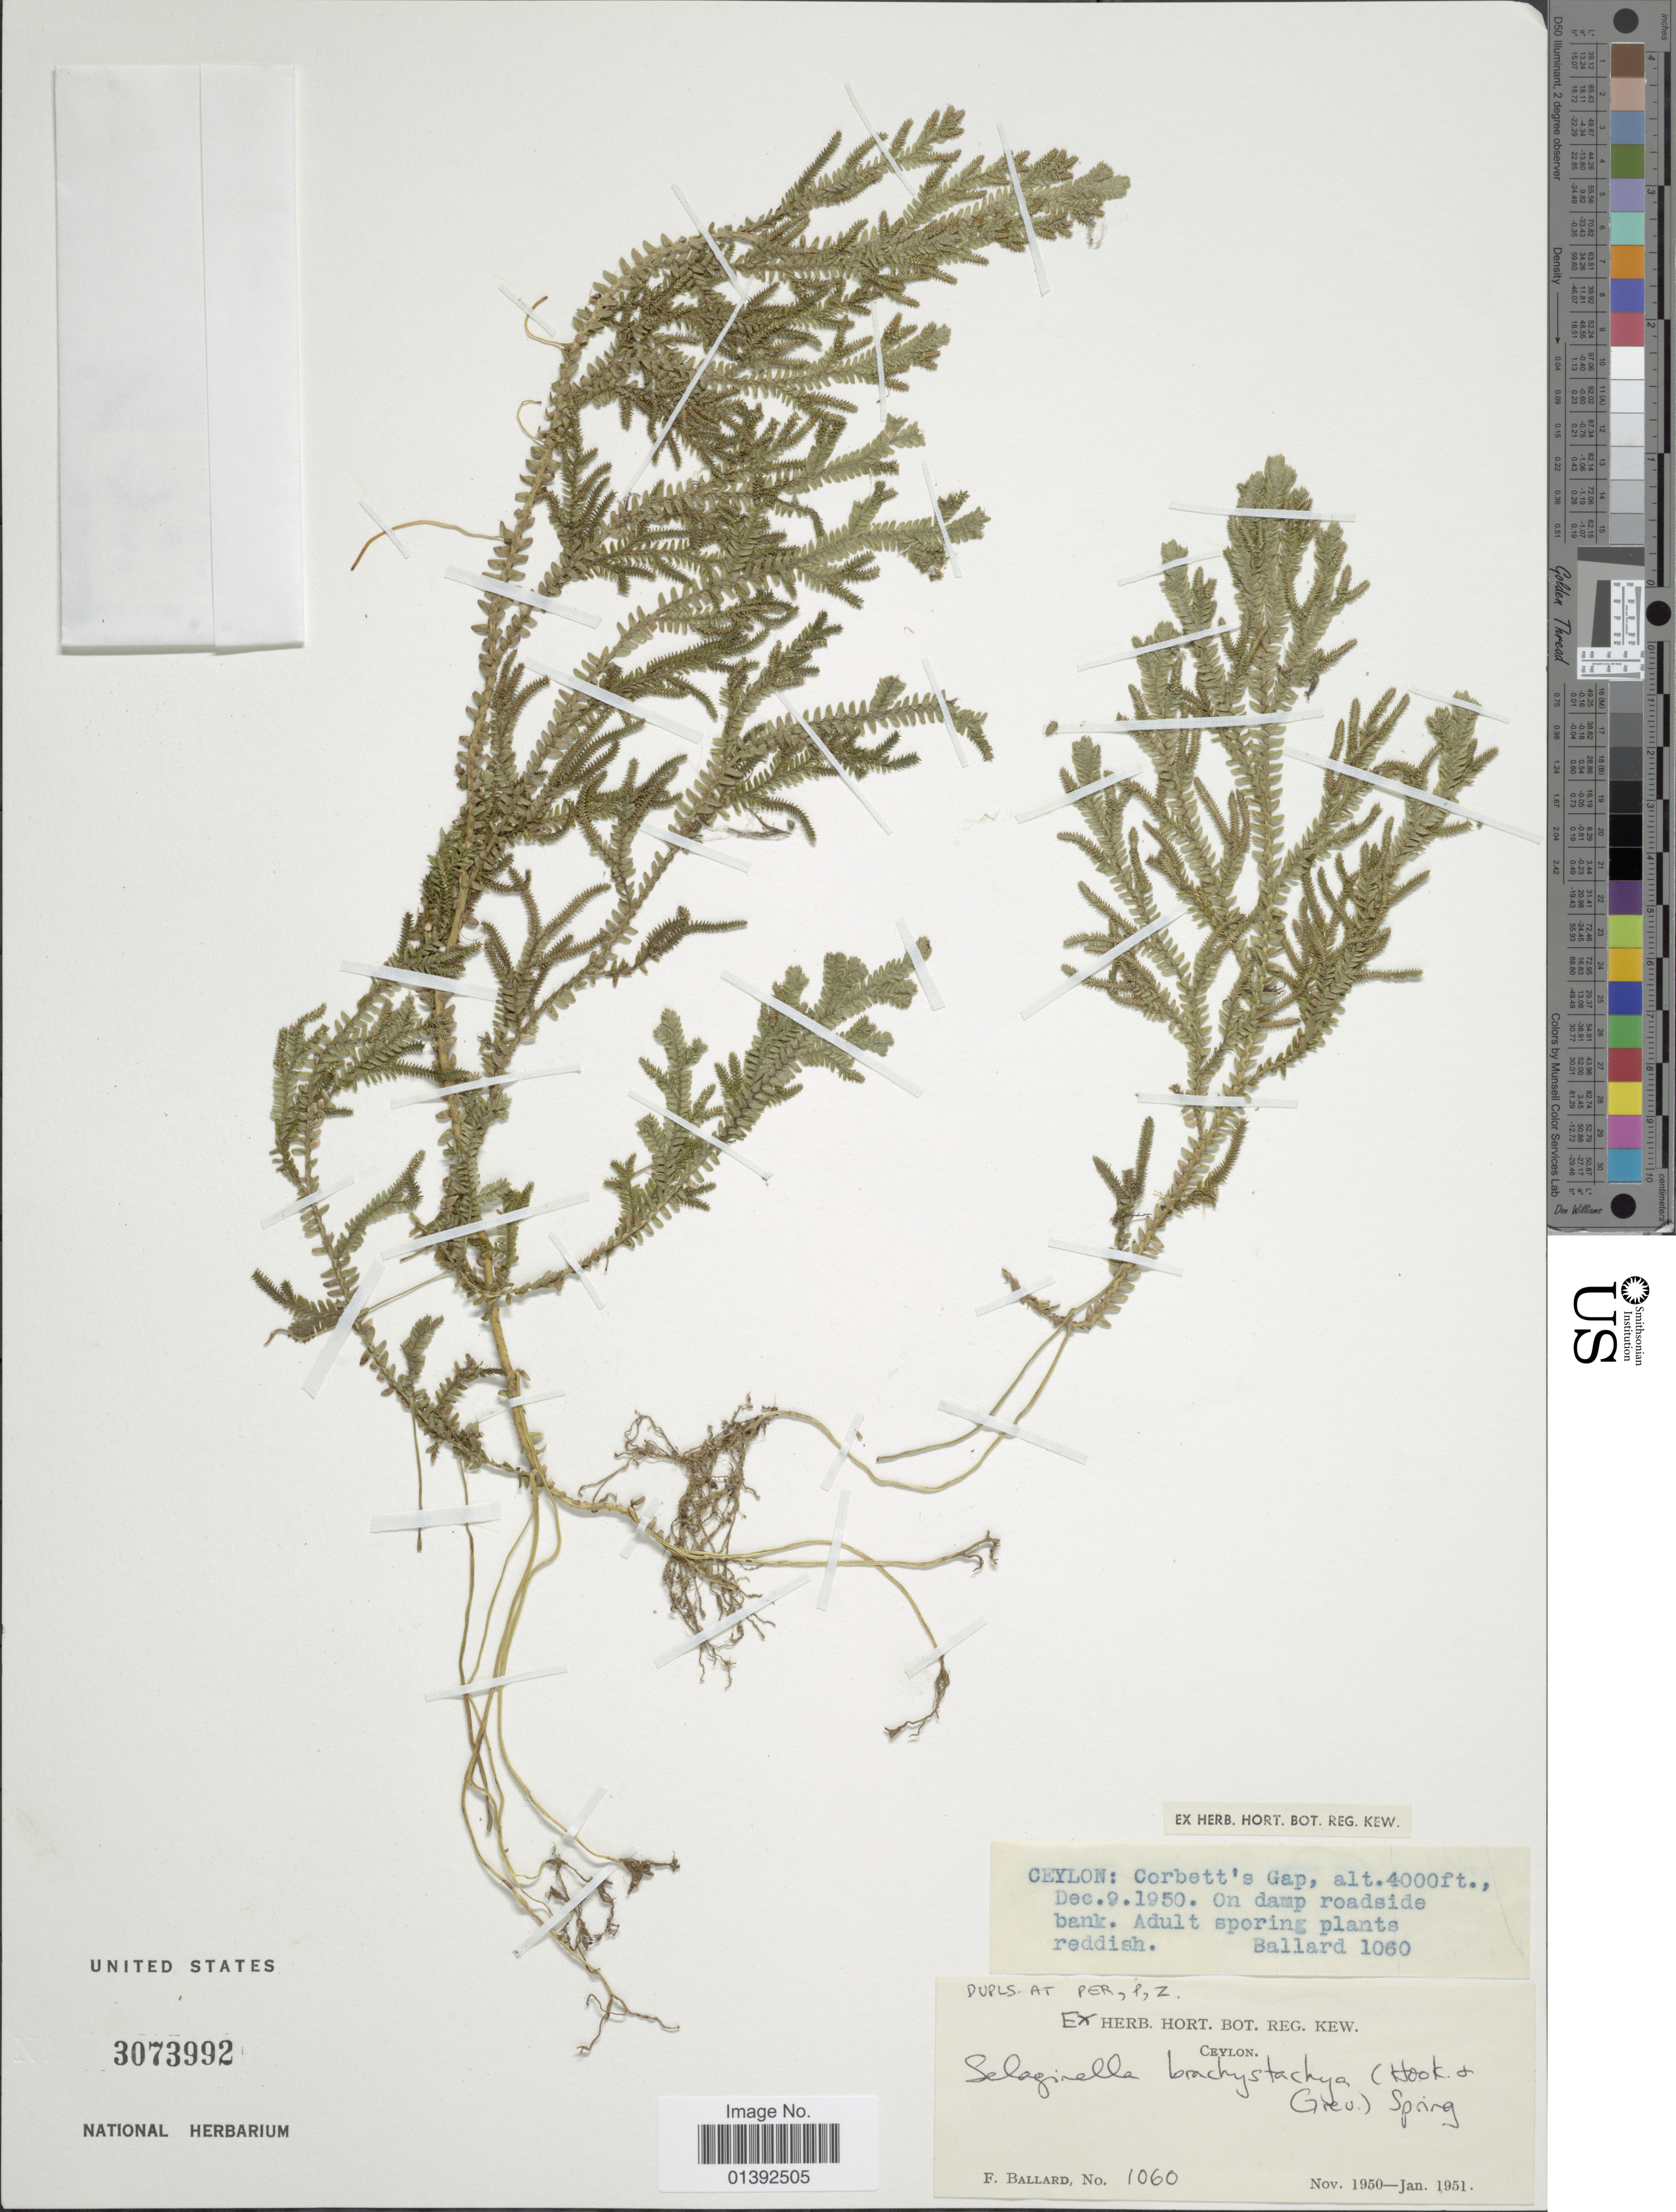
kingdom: Plantae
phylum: Tracheophyta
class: Lycopodiopsida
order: Selaginellales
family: Selaginellaceae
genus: Selaginella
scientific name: Selaginella brachystachya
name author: (Hook. & Grev.) Spring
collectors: F. Ballard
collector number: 1060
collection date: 1950-12-09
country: Sri Lanka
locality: Ceylon: Corbett's Gap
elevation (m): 1219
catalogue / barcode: US 3073992